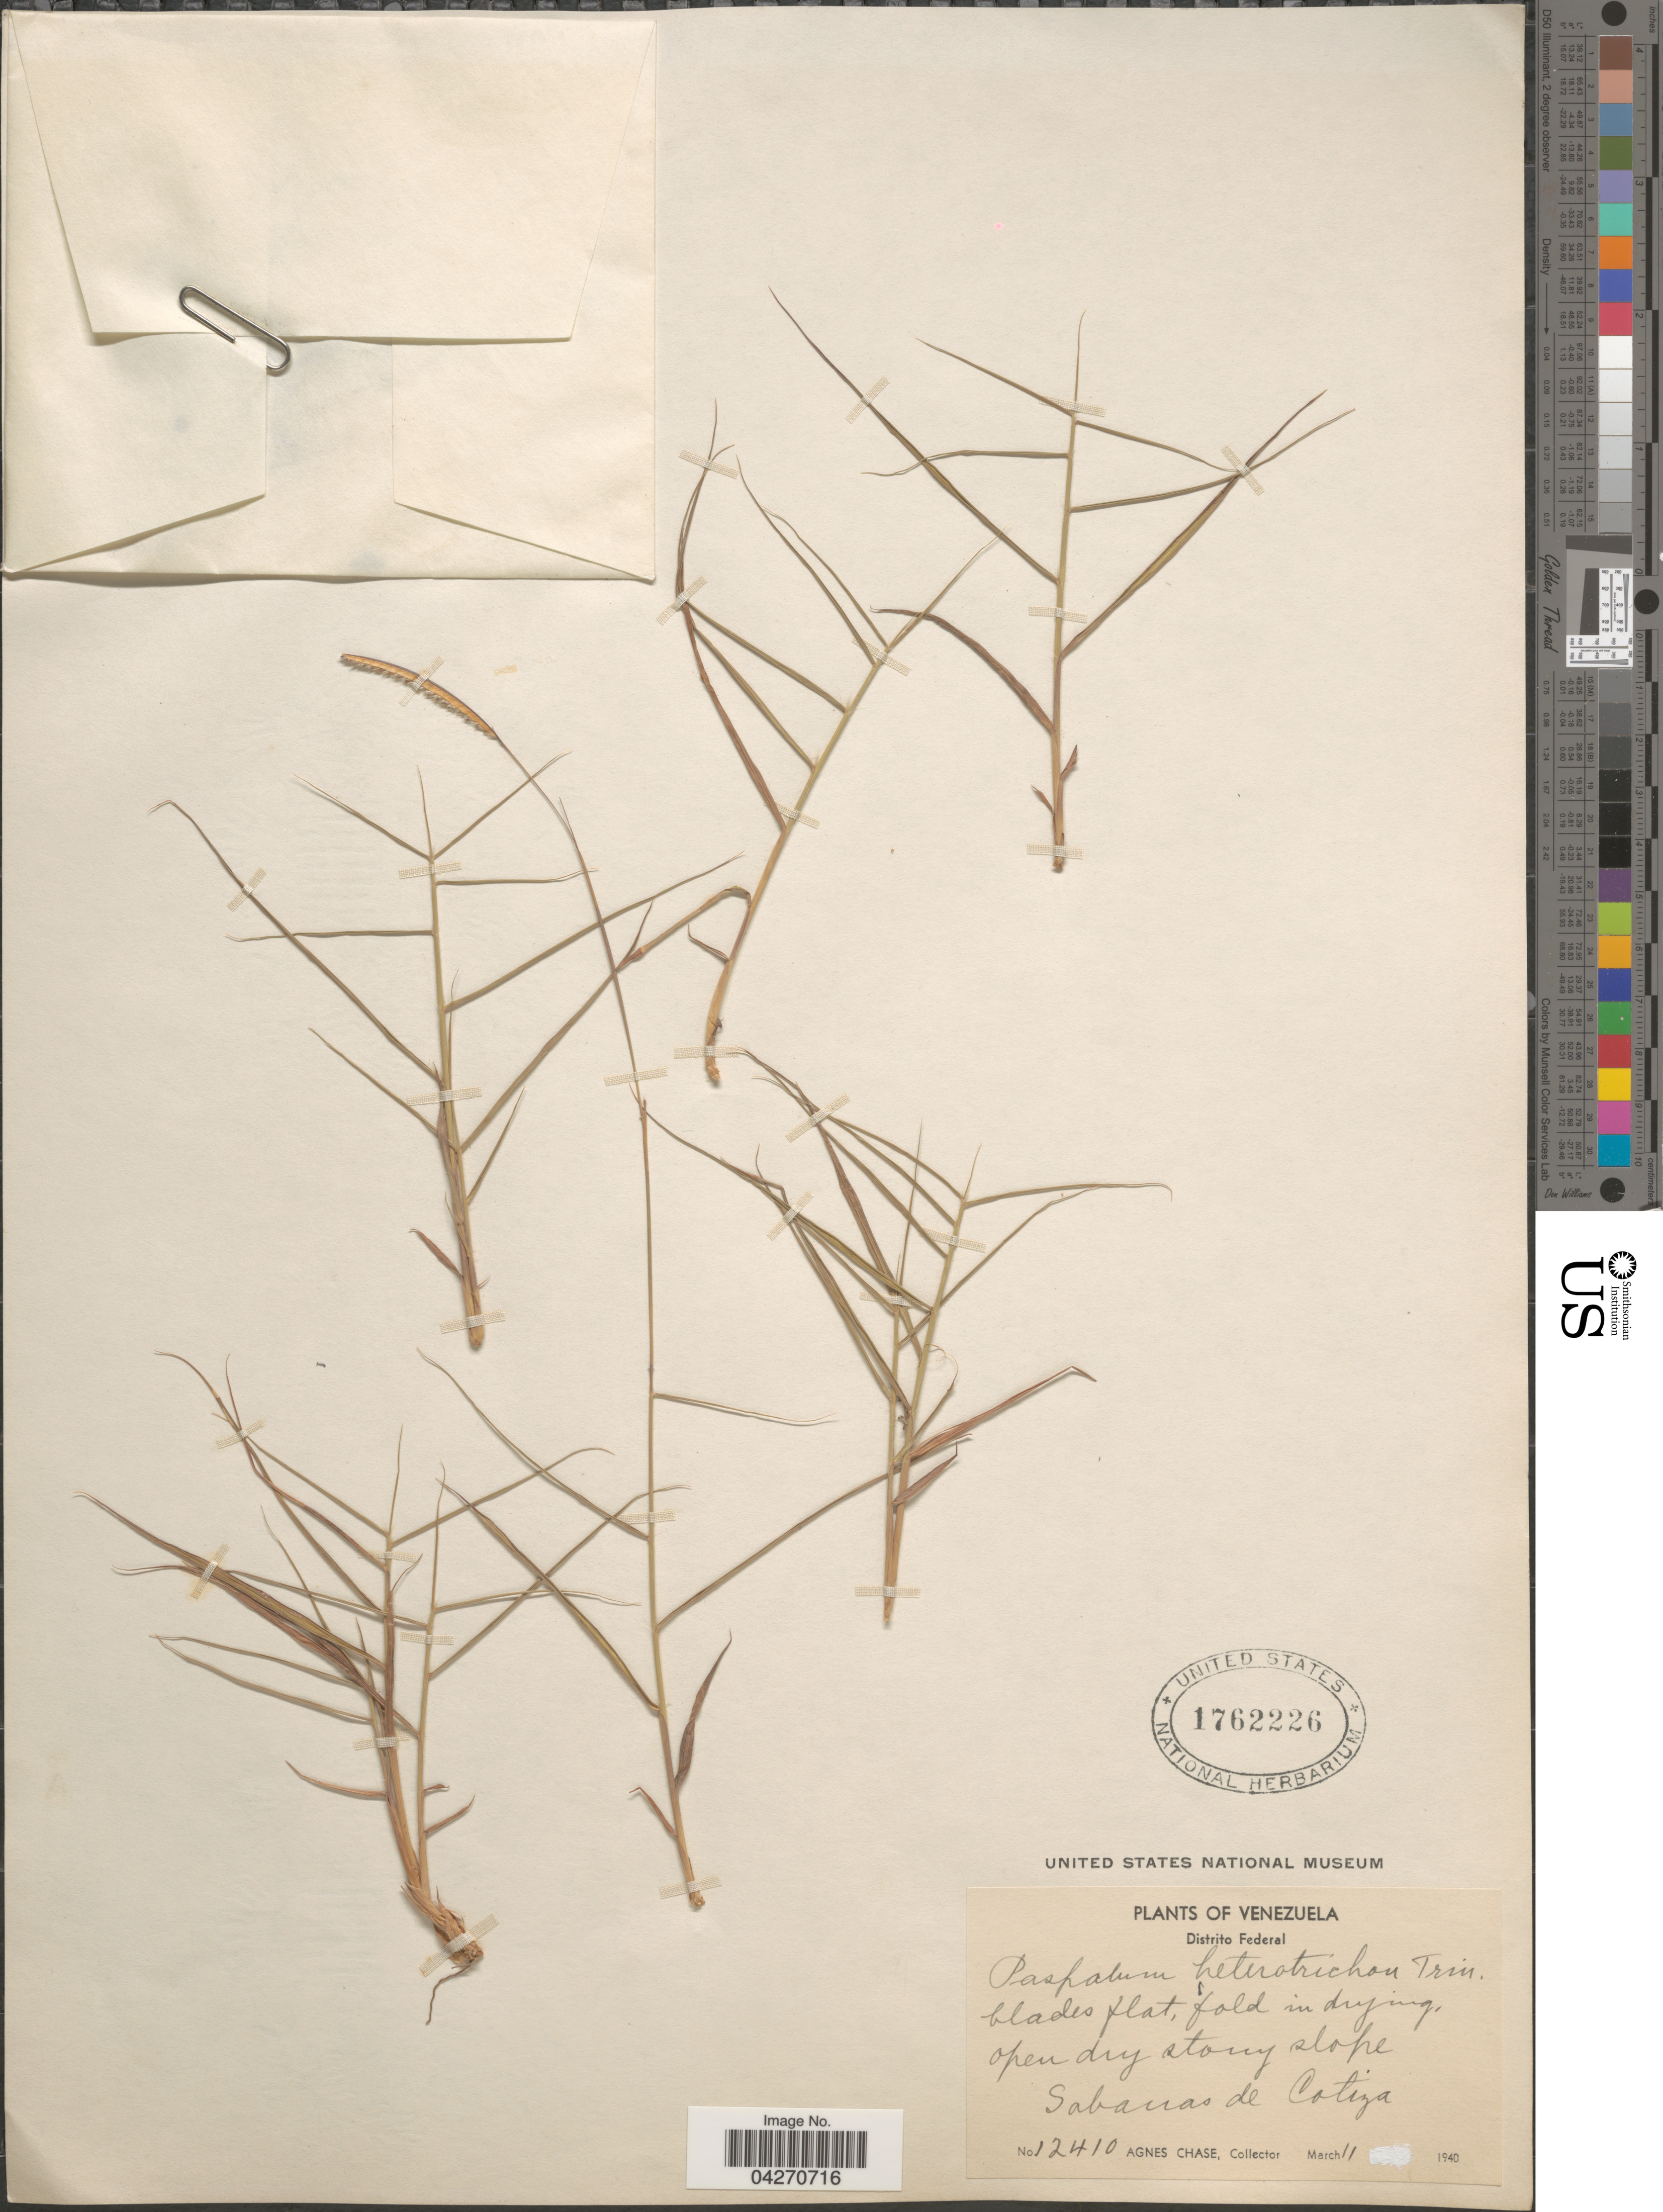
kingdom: Plantae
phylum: Tracheophyta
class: Liliopsida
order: Poales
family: Poaceae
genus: Paspalum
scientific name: Paspalum hererotrichon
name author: Trin.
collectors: A. Chase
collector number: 12410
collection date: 1940-03-11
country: Venezuela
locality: Distrito Federal. Sabanas de Cotiza.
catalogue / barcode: US 1762226